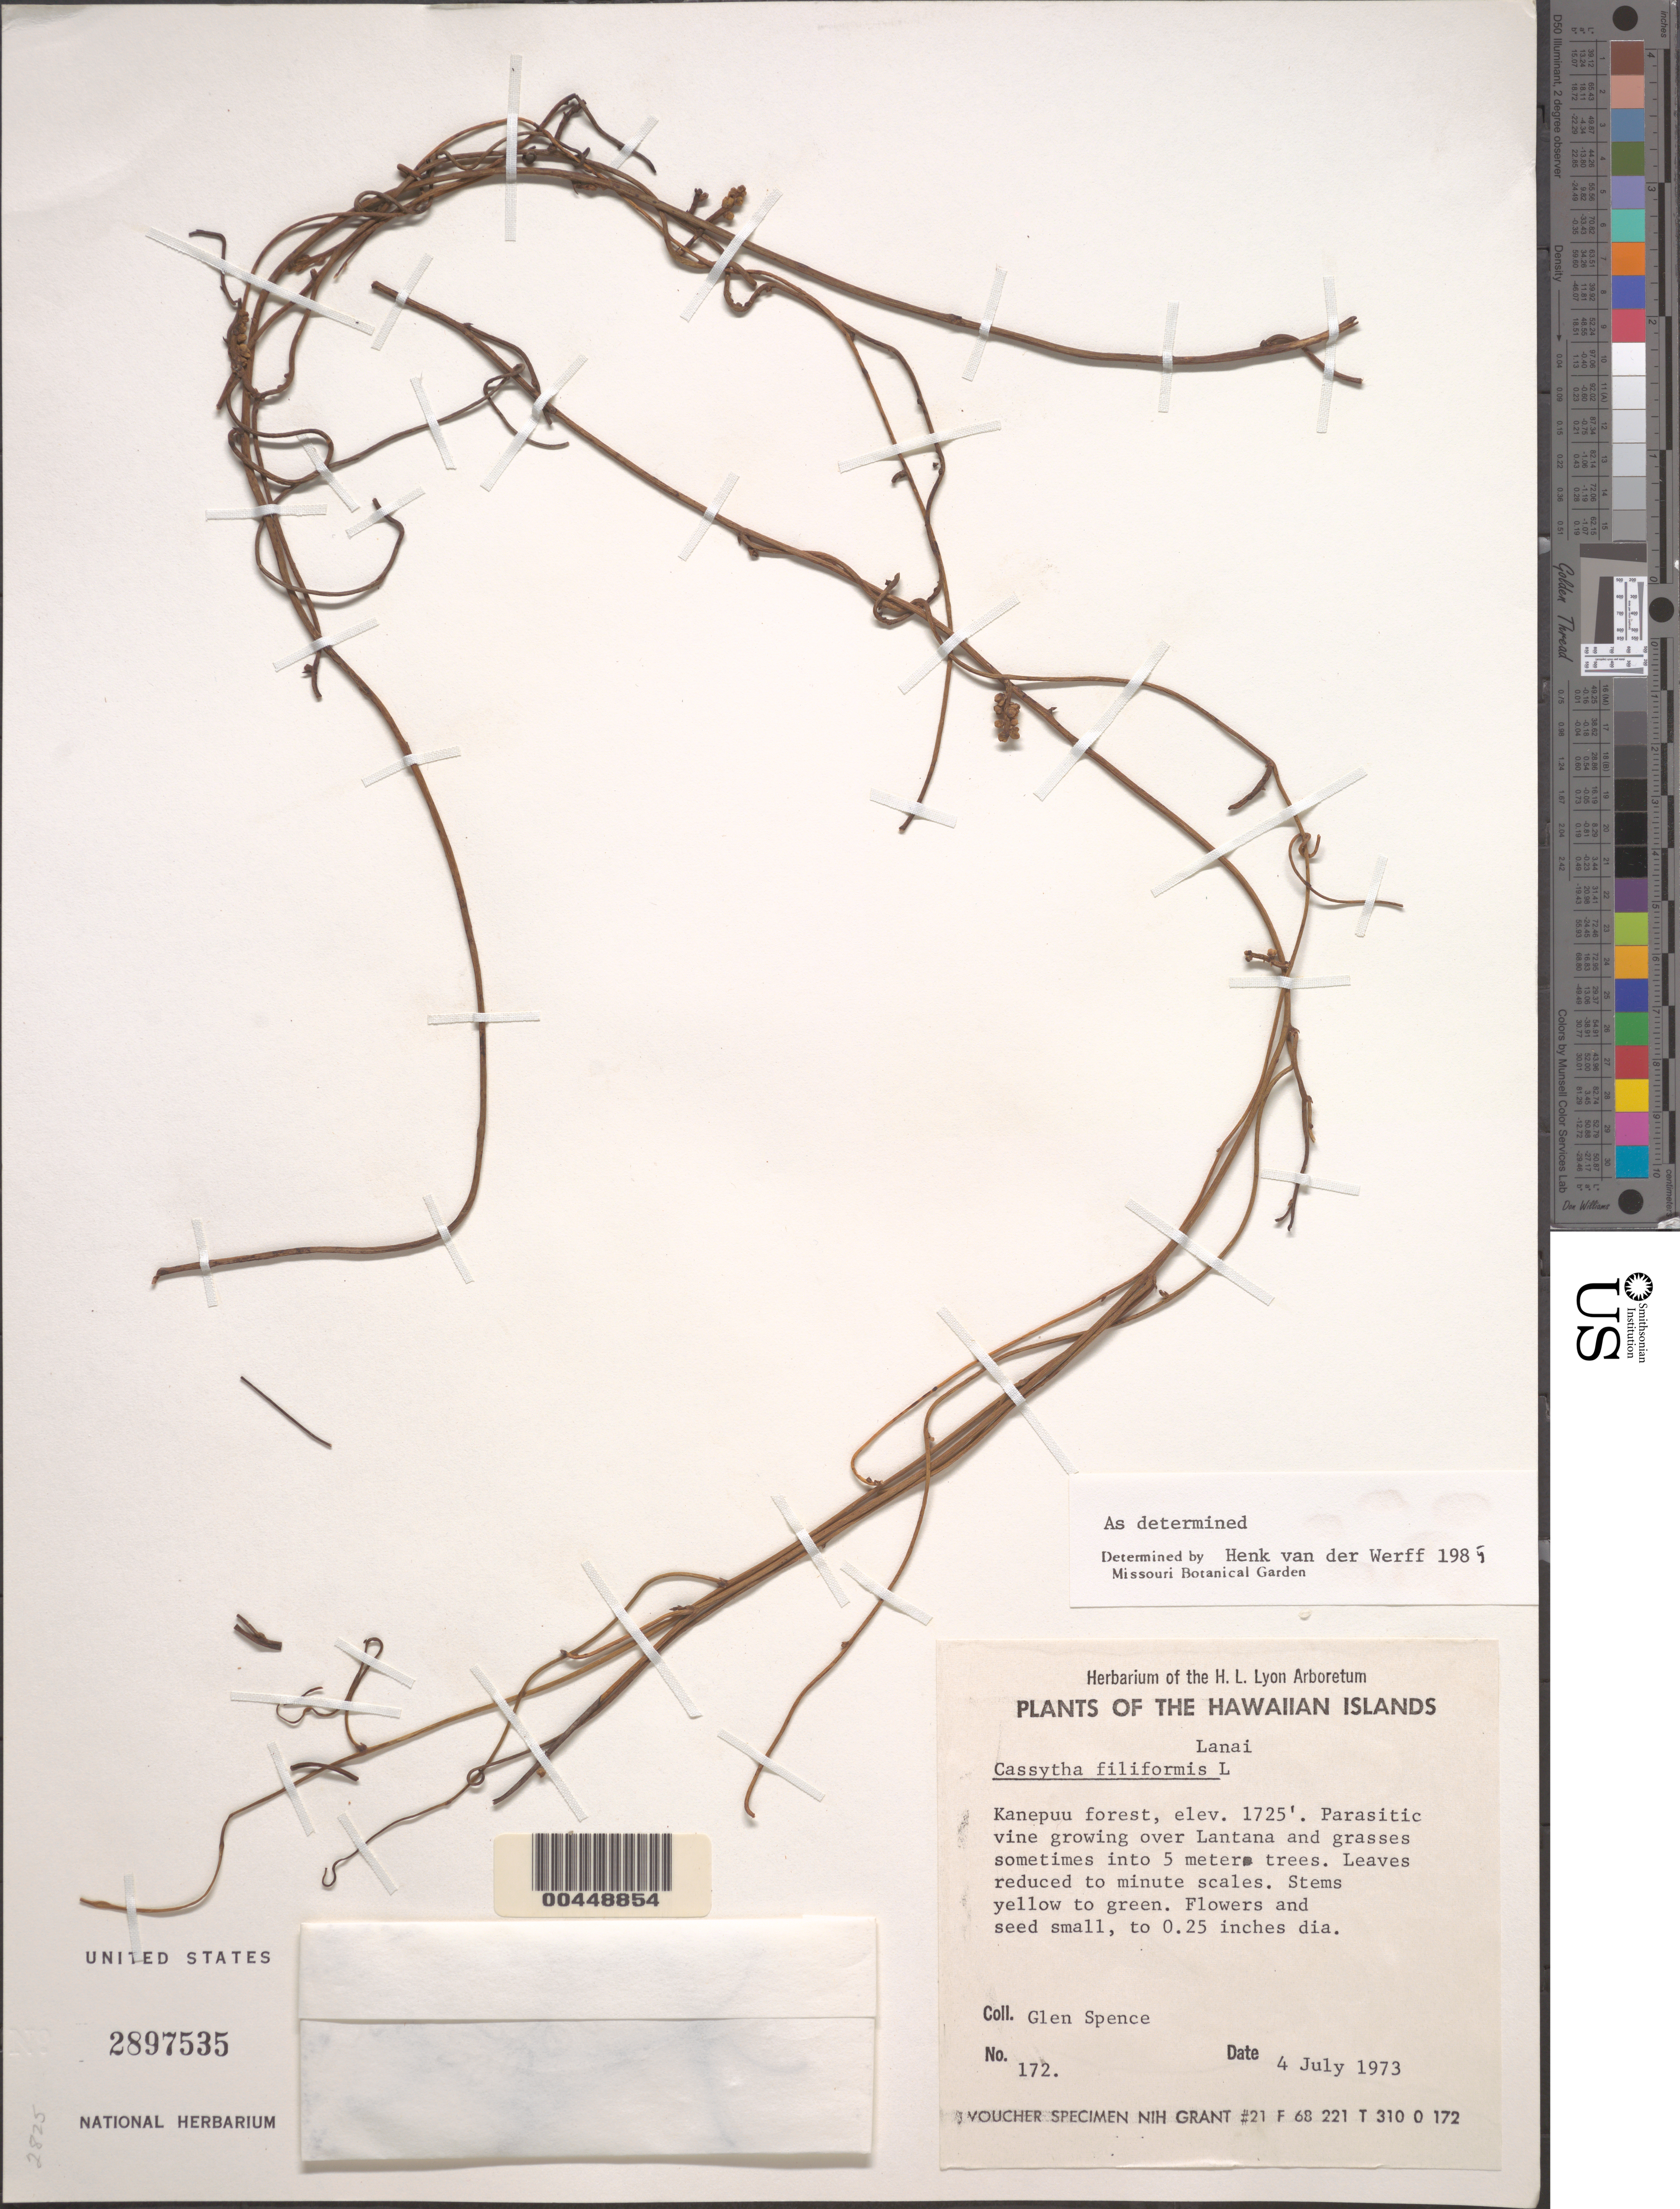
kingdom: Plantae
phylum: Tracheophyta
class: Magnoliopsida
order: Laurales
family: Lauraceae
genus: Cassytha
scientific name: Cassytha filiformis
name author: L.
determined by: van der Werff, H., (MO), Missouri Botanical Garden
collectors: G. Spence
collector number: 172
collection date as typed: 4 Jul 1973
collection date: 1973-07-04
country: United States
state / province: Hawaii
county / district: Maui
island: Lana'i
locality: Kanepuu For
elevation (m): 526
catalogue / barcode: US 2897535